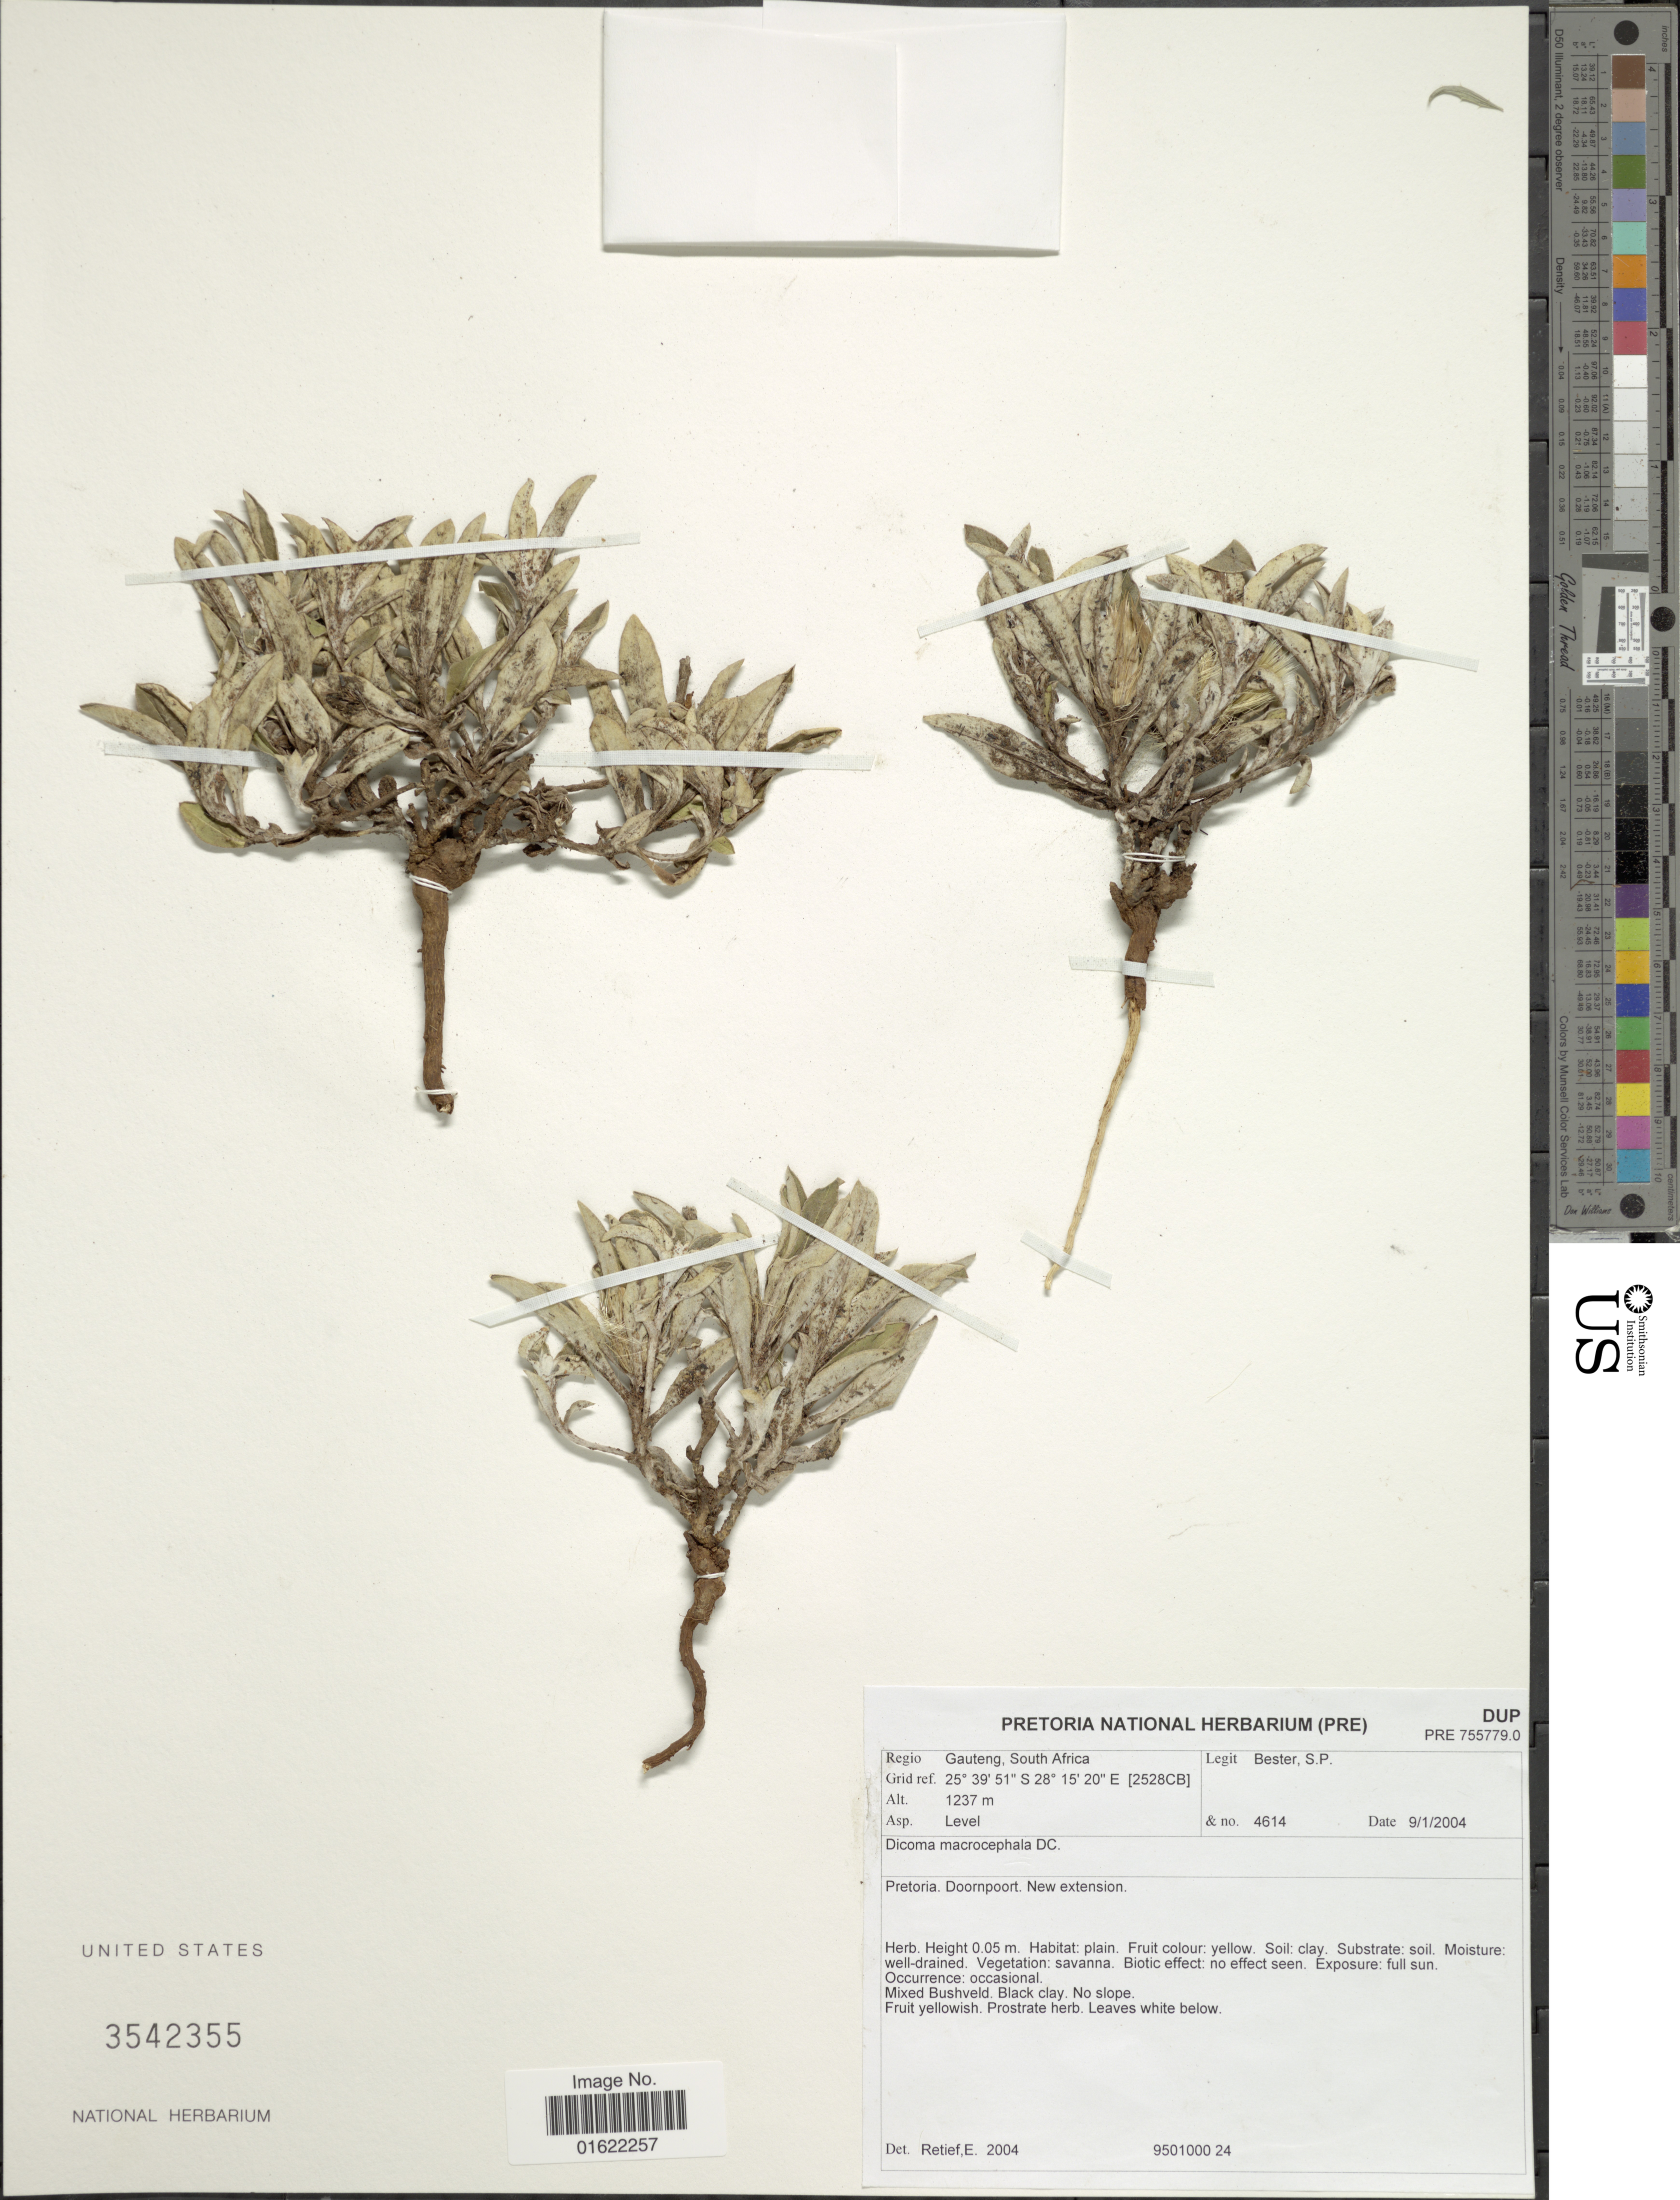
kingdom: Plantae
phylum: Tracheophyta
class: Magnoliopsida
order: Asterales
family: Asteraceae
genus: Dicoma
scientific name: Dicoma macrocephala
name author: DC.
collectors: S. Bester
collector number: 4614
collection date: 2004-01-09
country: South Africa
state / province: Gauteng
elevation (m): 1237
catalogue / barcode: US 3542355